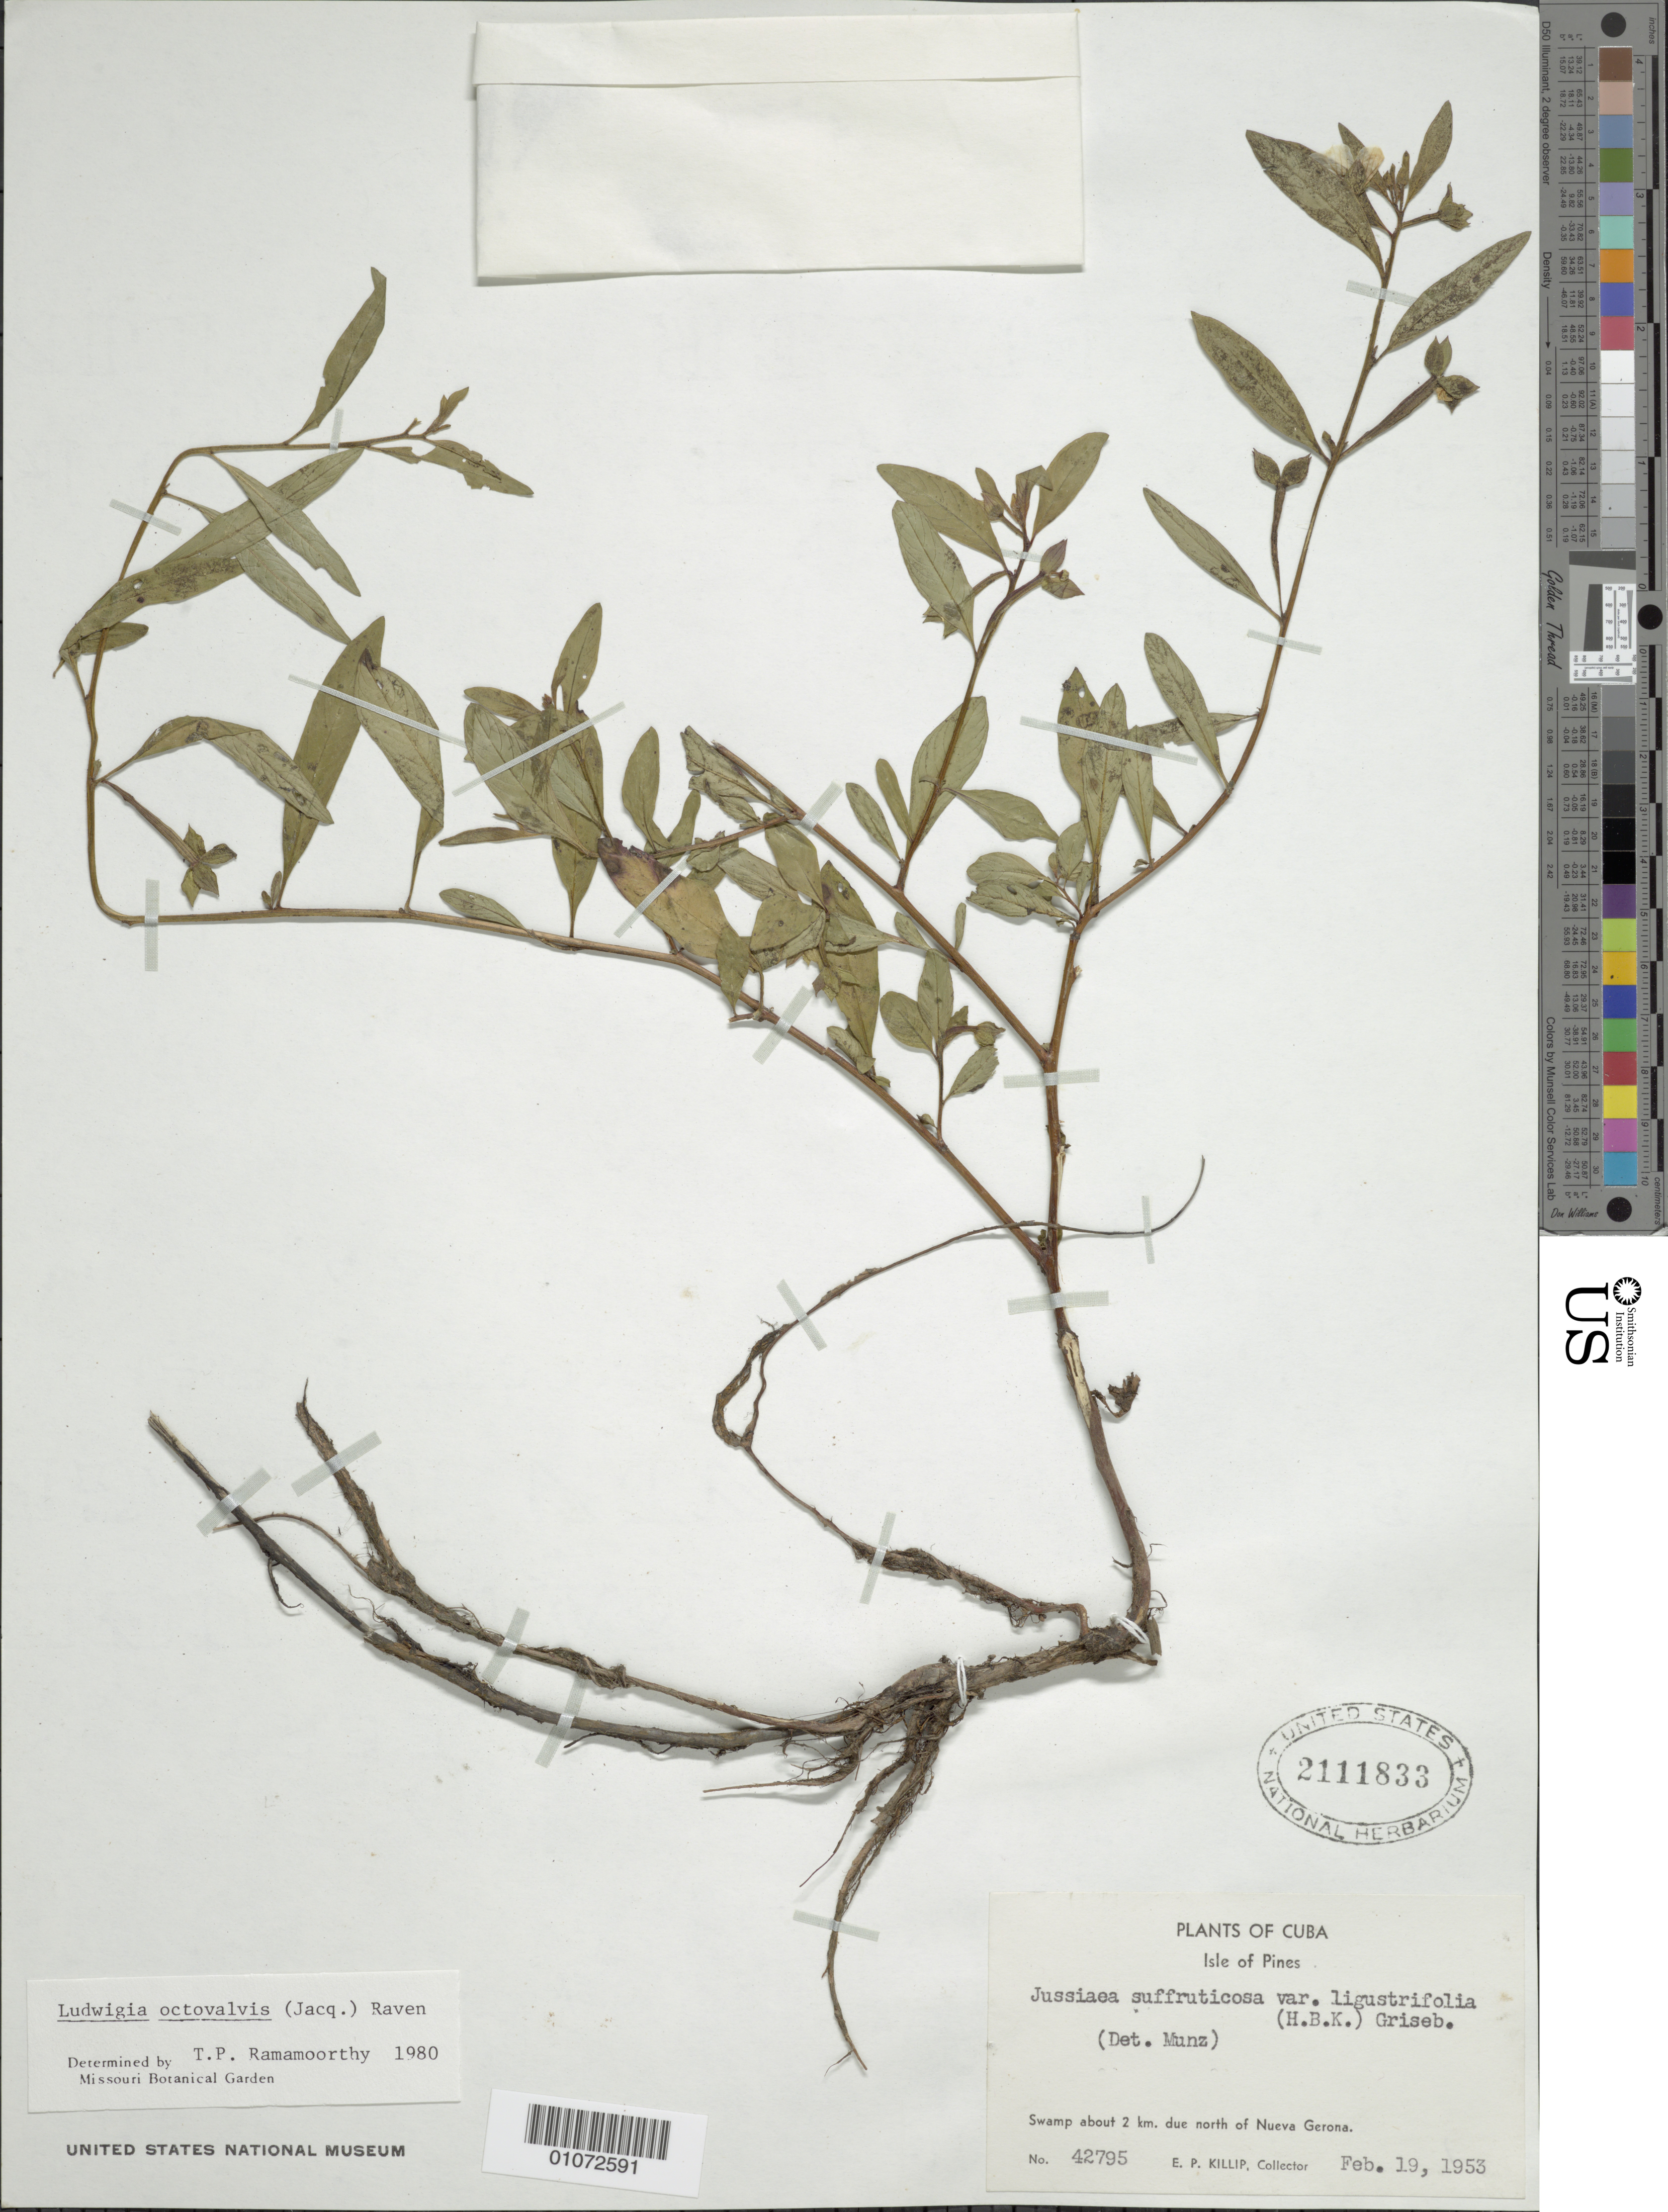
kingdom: Plantae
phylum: Tracheophyta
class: Magnoliopsida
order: Myrtales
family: Onagraceae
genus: Ludwigia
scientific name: Ludwigia octovalvis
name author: (Jacq.) P.H. Raven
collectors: E. P. Killip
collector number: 42795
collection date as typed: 19 Feb 1953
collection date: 1953-02-19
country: Cuba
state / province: Isla de La Juventud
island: Isla de la Juventud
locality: Swamp about 2 km due north of Nueva Gerona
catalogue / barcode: US 2111833